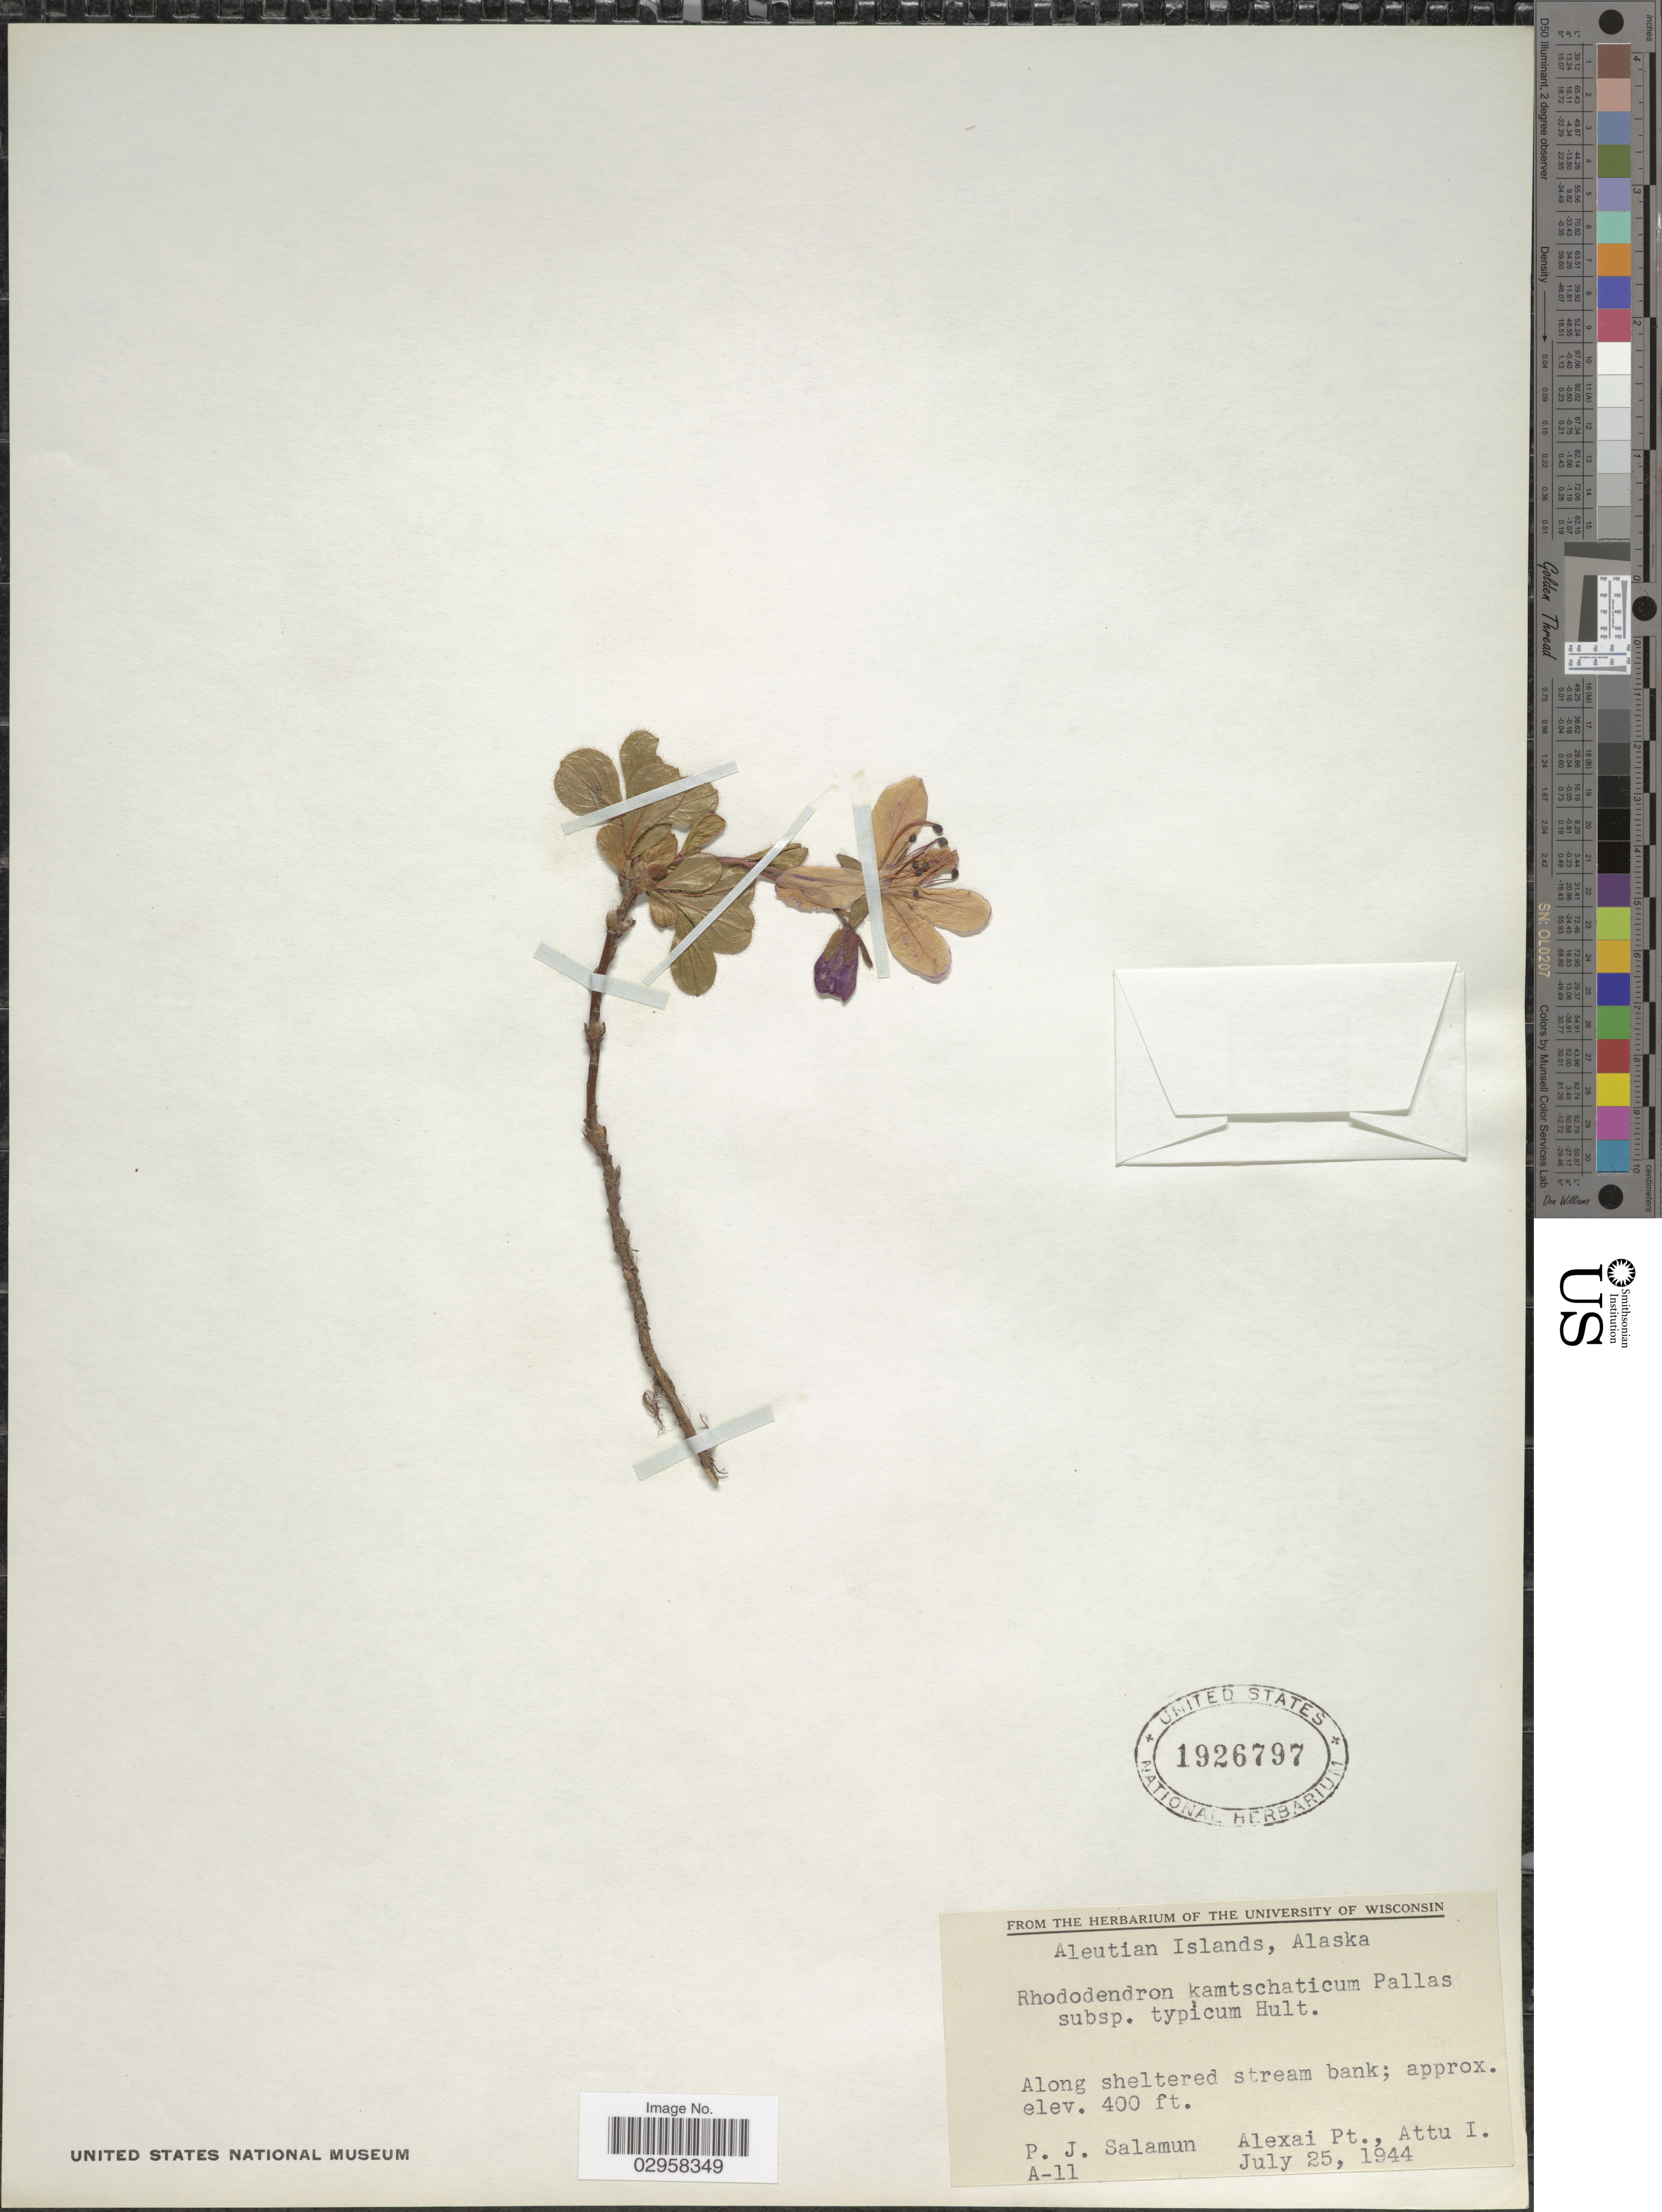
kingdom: Plantae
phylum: Tracheophyta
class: Magnoliopsida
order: Ericales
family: Ericaceae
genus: Rhododendron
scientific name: Rhododendron kamtschaticum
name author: Pall.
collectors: P. Salamun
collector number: A-11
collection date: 1944-07-25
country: United States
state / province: Alaska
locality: Aleutian Islands, Alaska. Along sheltered stream bank. Alexai Pt., Attu I.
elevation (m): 122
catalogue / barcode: US 1926797